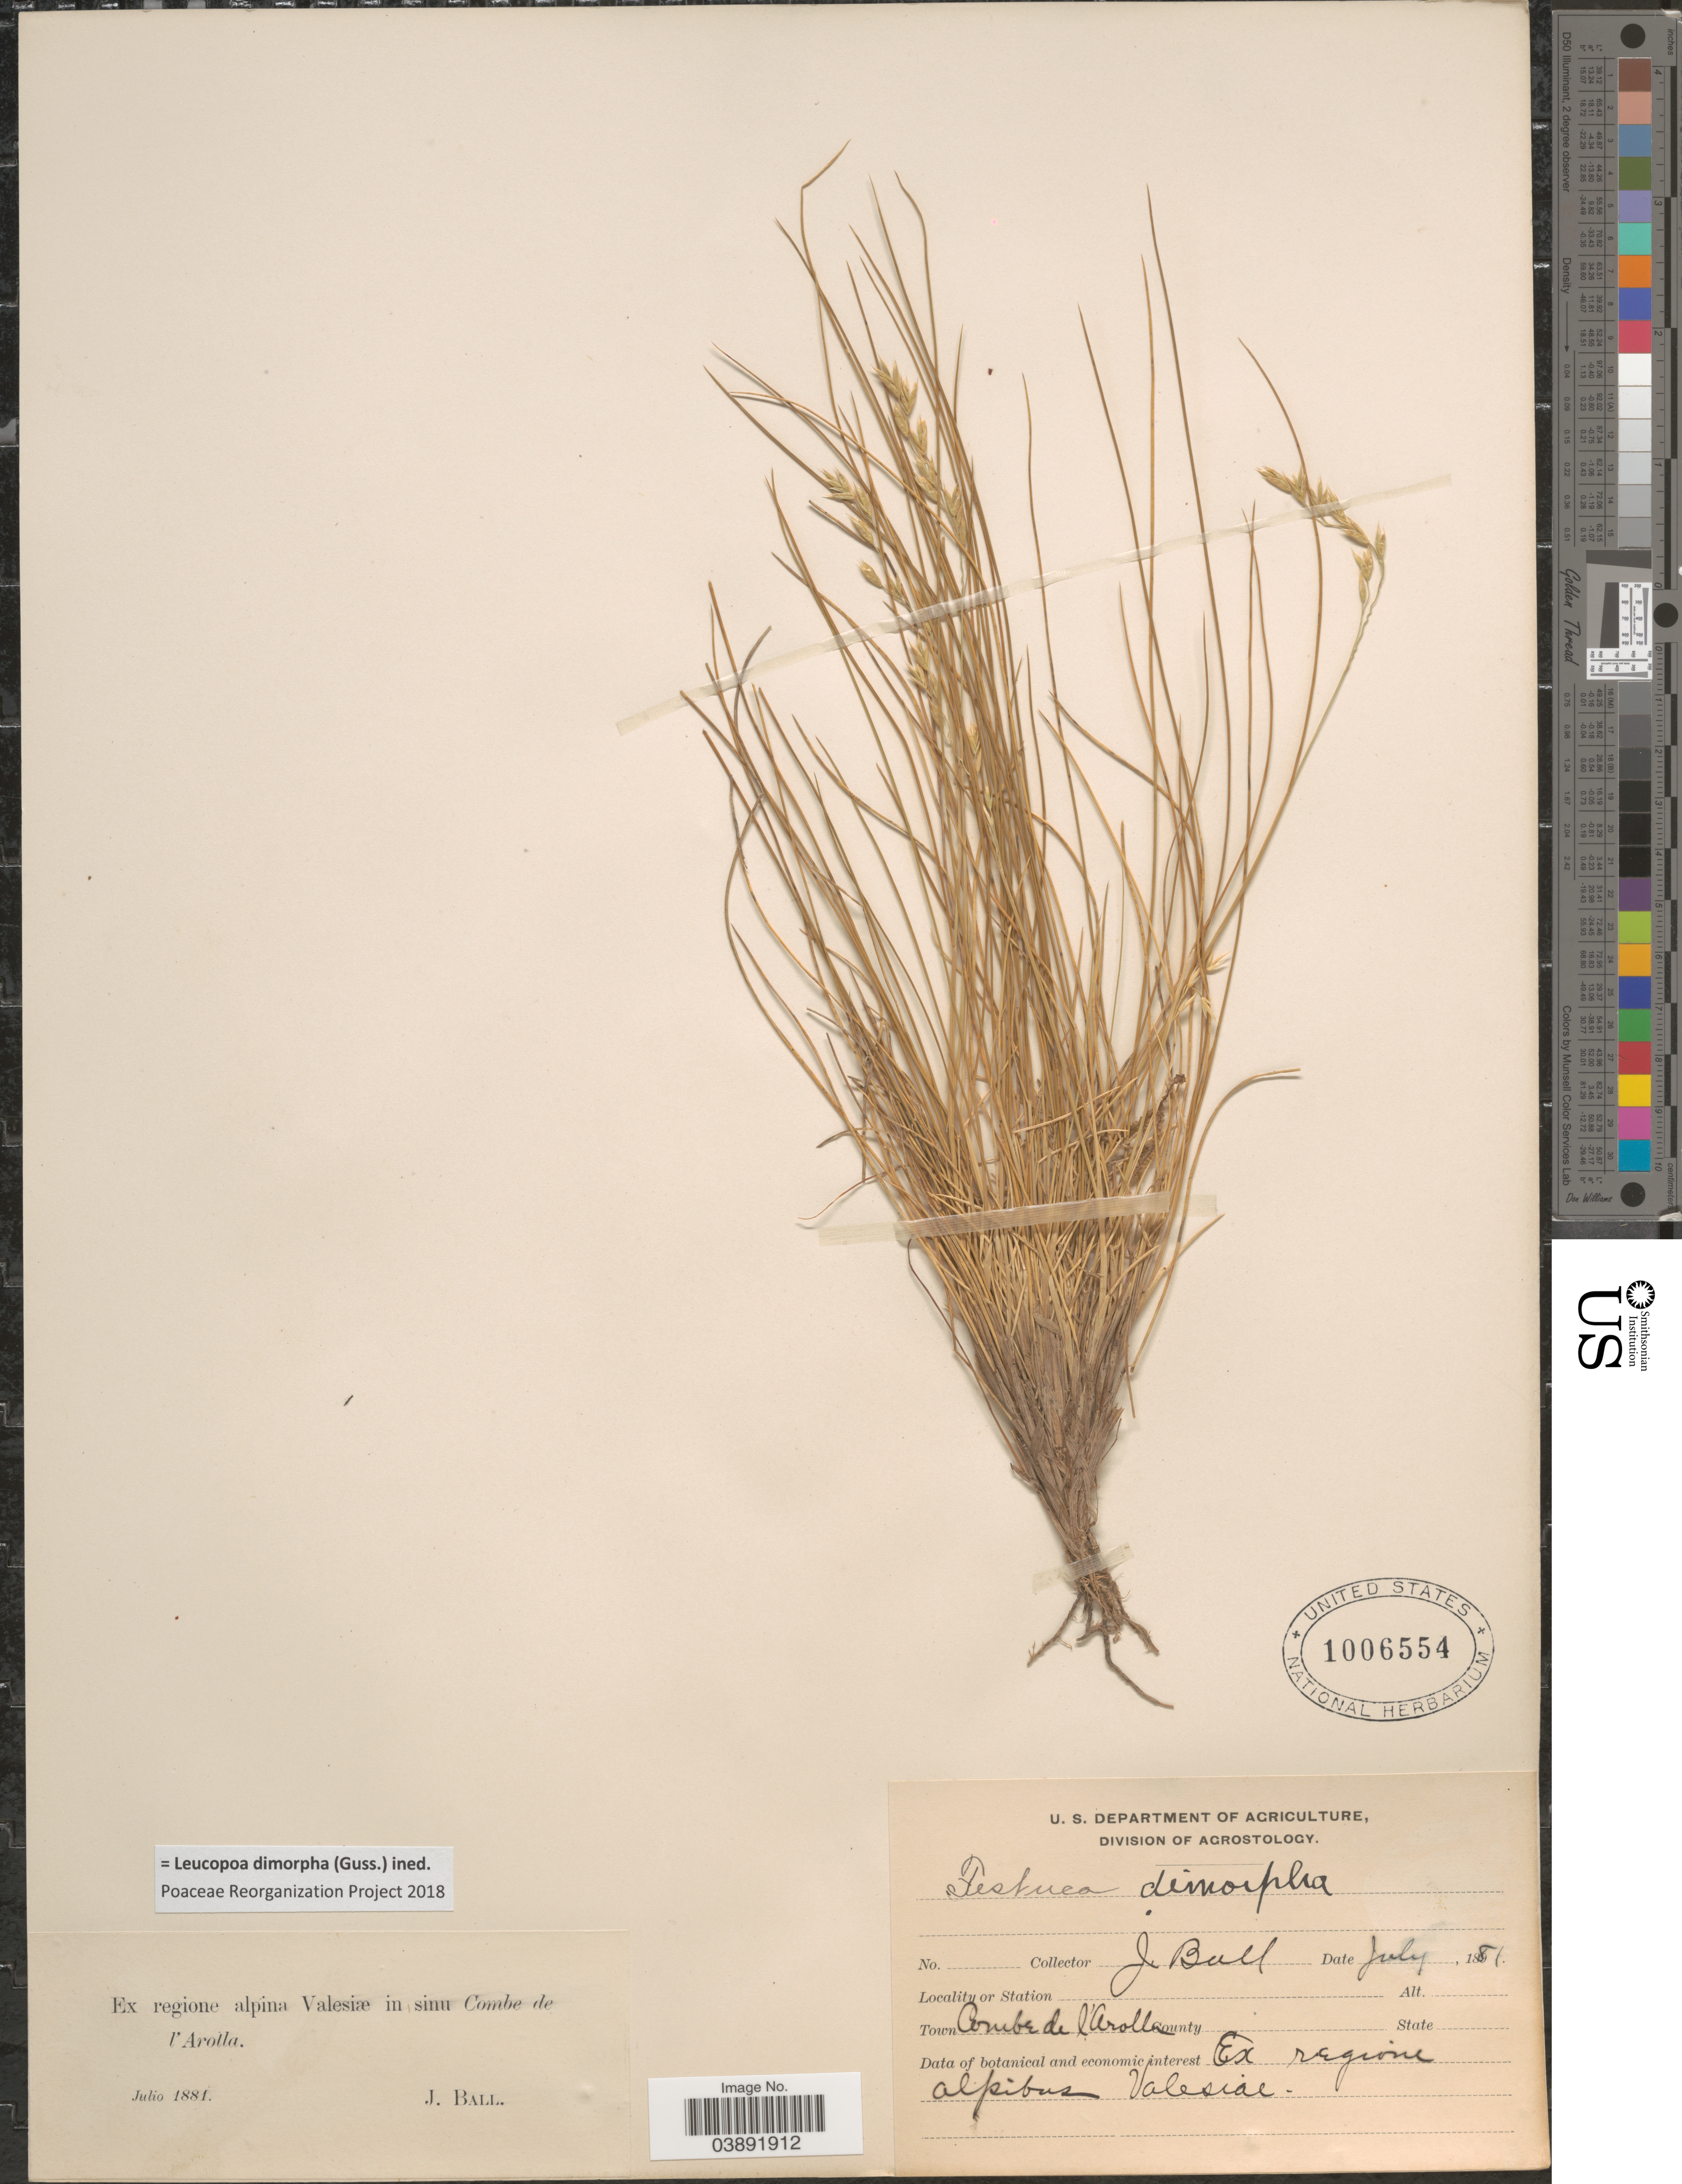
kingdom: Plantae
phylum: Tracheophyta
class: Liliopsida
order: Poales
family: Poaceae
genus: Leucopoa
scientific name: Leucopoa dimorpha ined.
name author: (Gussone)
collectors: J. Ball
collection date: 1881-07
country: Switzerland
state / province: Valais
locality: Ex regione alpina Valesiæ in sinu Combe de l'Arolla. Town Combe de l'Arolla.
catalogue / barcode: US 1006554